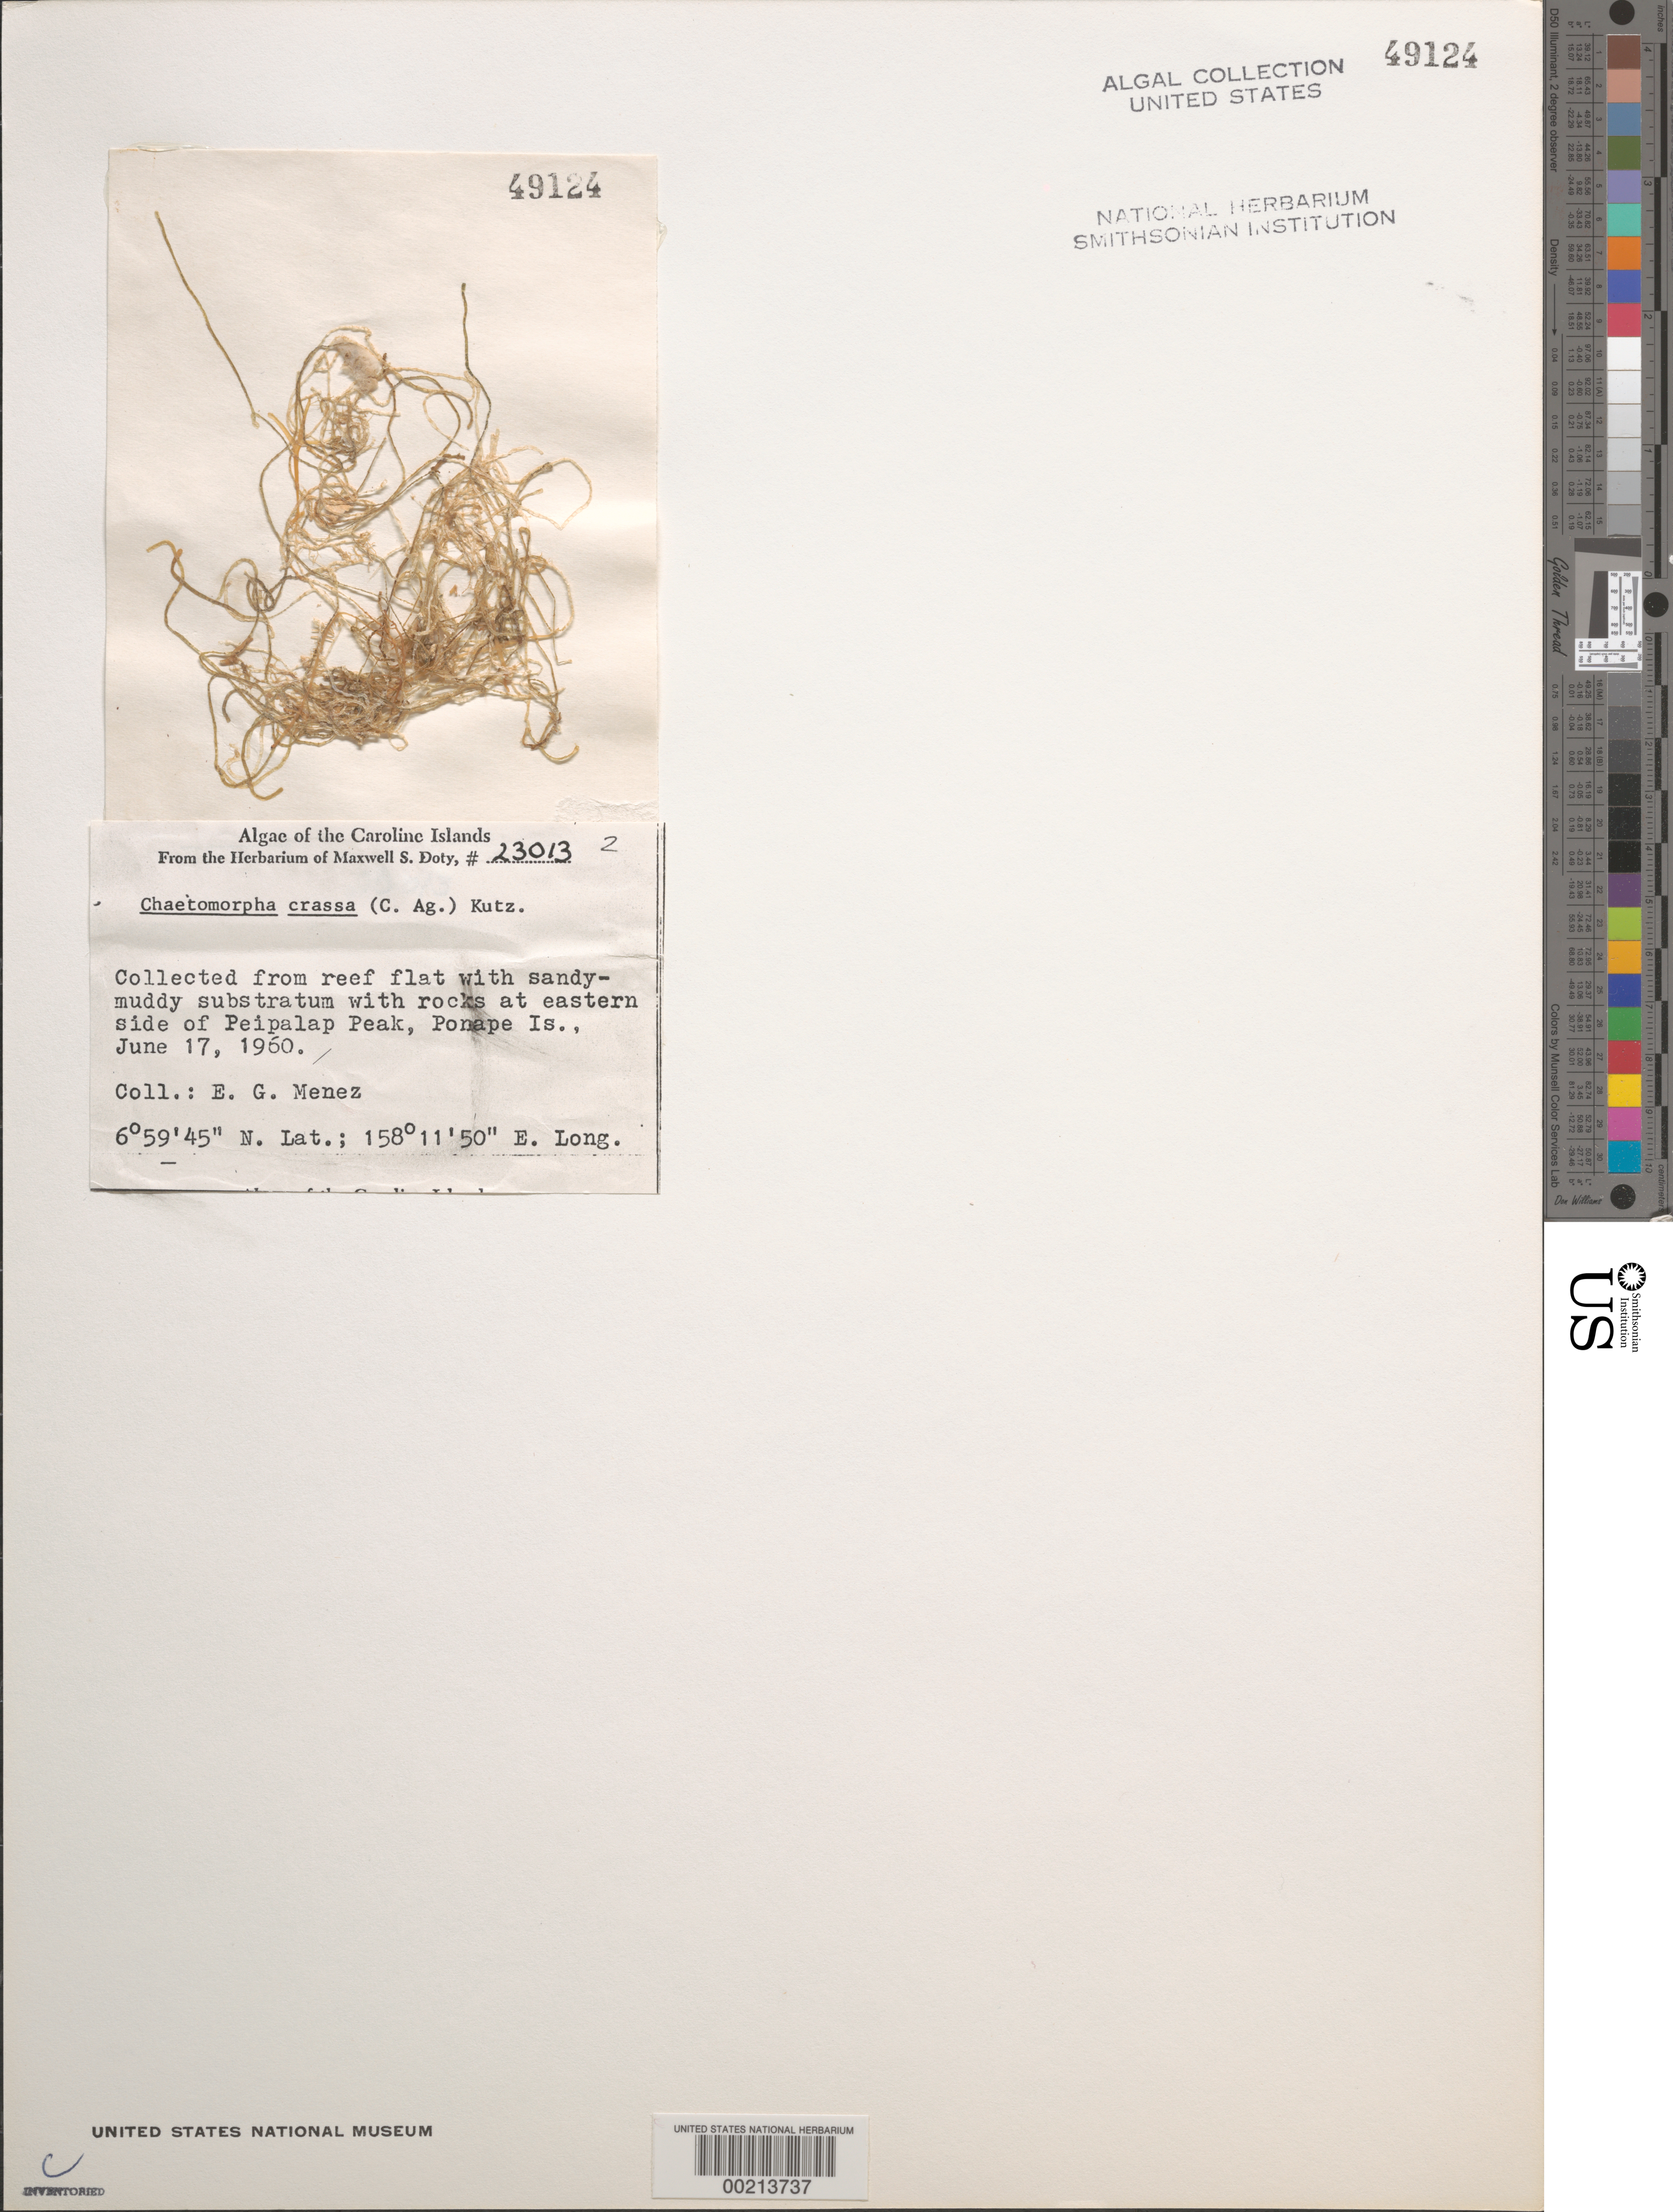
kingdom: Plantae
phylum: Chlorophyta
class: Ulvophyceae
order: Cladophorales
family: Cladophoraceae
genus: Chaetomorpha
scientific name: Chaetomorpha aerea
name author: (Dillwyn) Kütz.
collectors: Meñez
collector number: MSD 23013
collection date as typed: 17 Jun 1960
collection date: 1960-06-17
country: Micronesia, Federated States of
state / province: Pohnpei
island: Pohnpei [Ponape]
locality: Peipalap Peak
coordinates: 6 59' 45" N, 158 11' 50" E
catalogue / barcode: US 49124